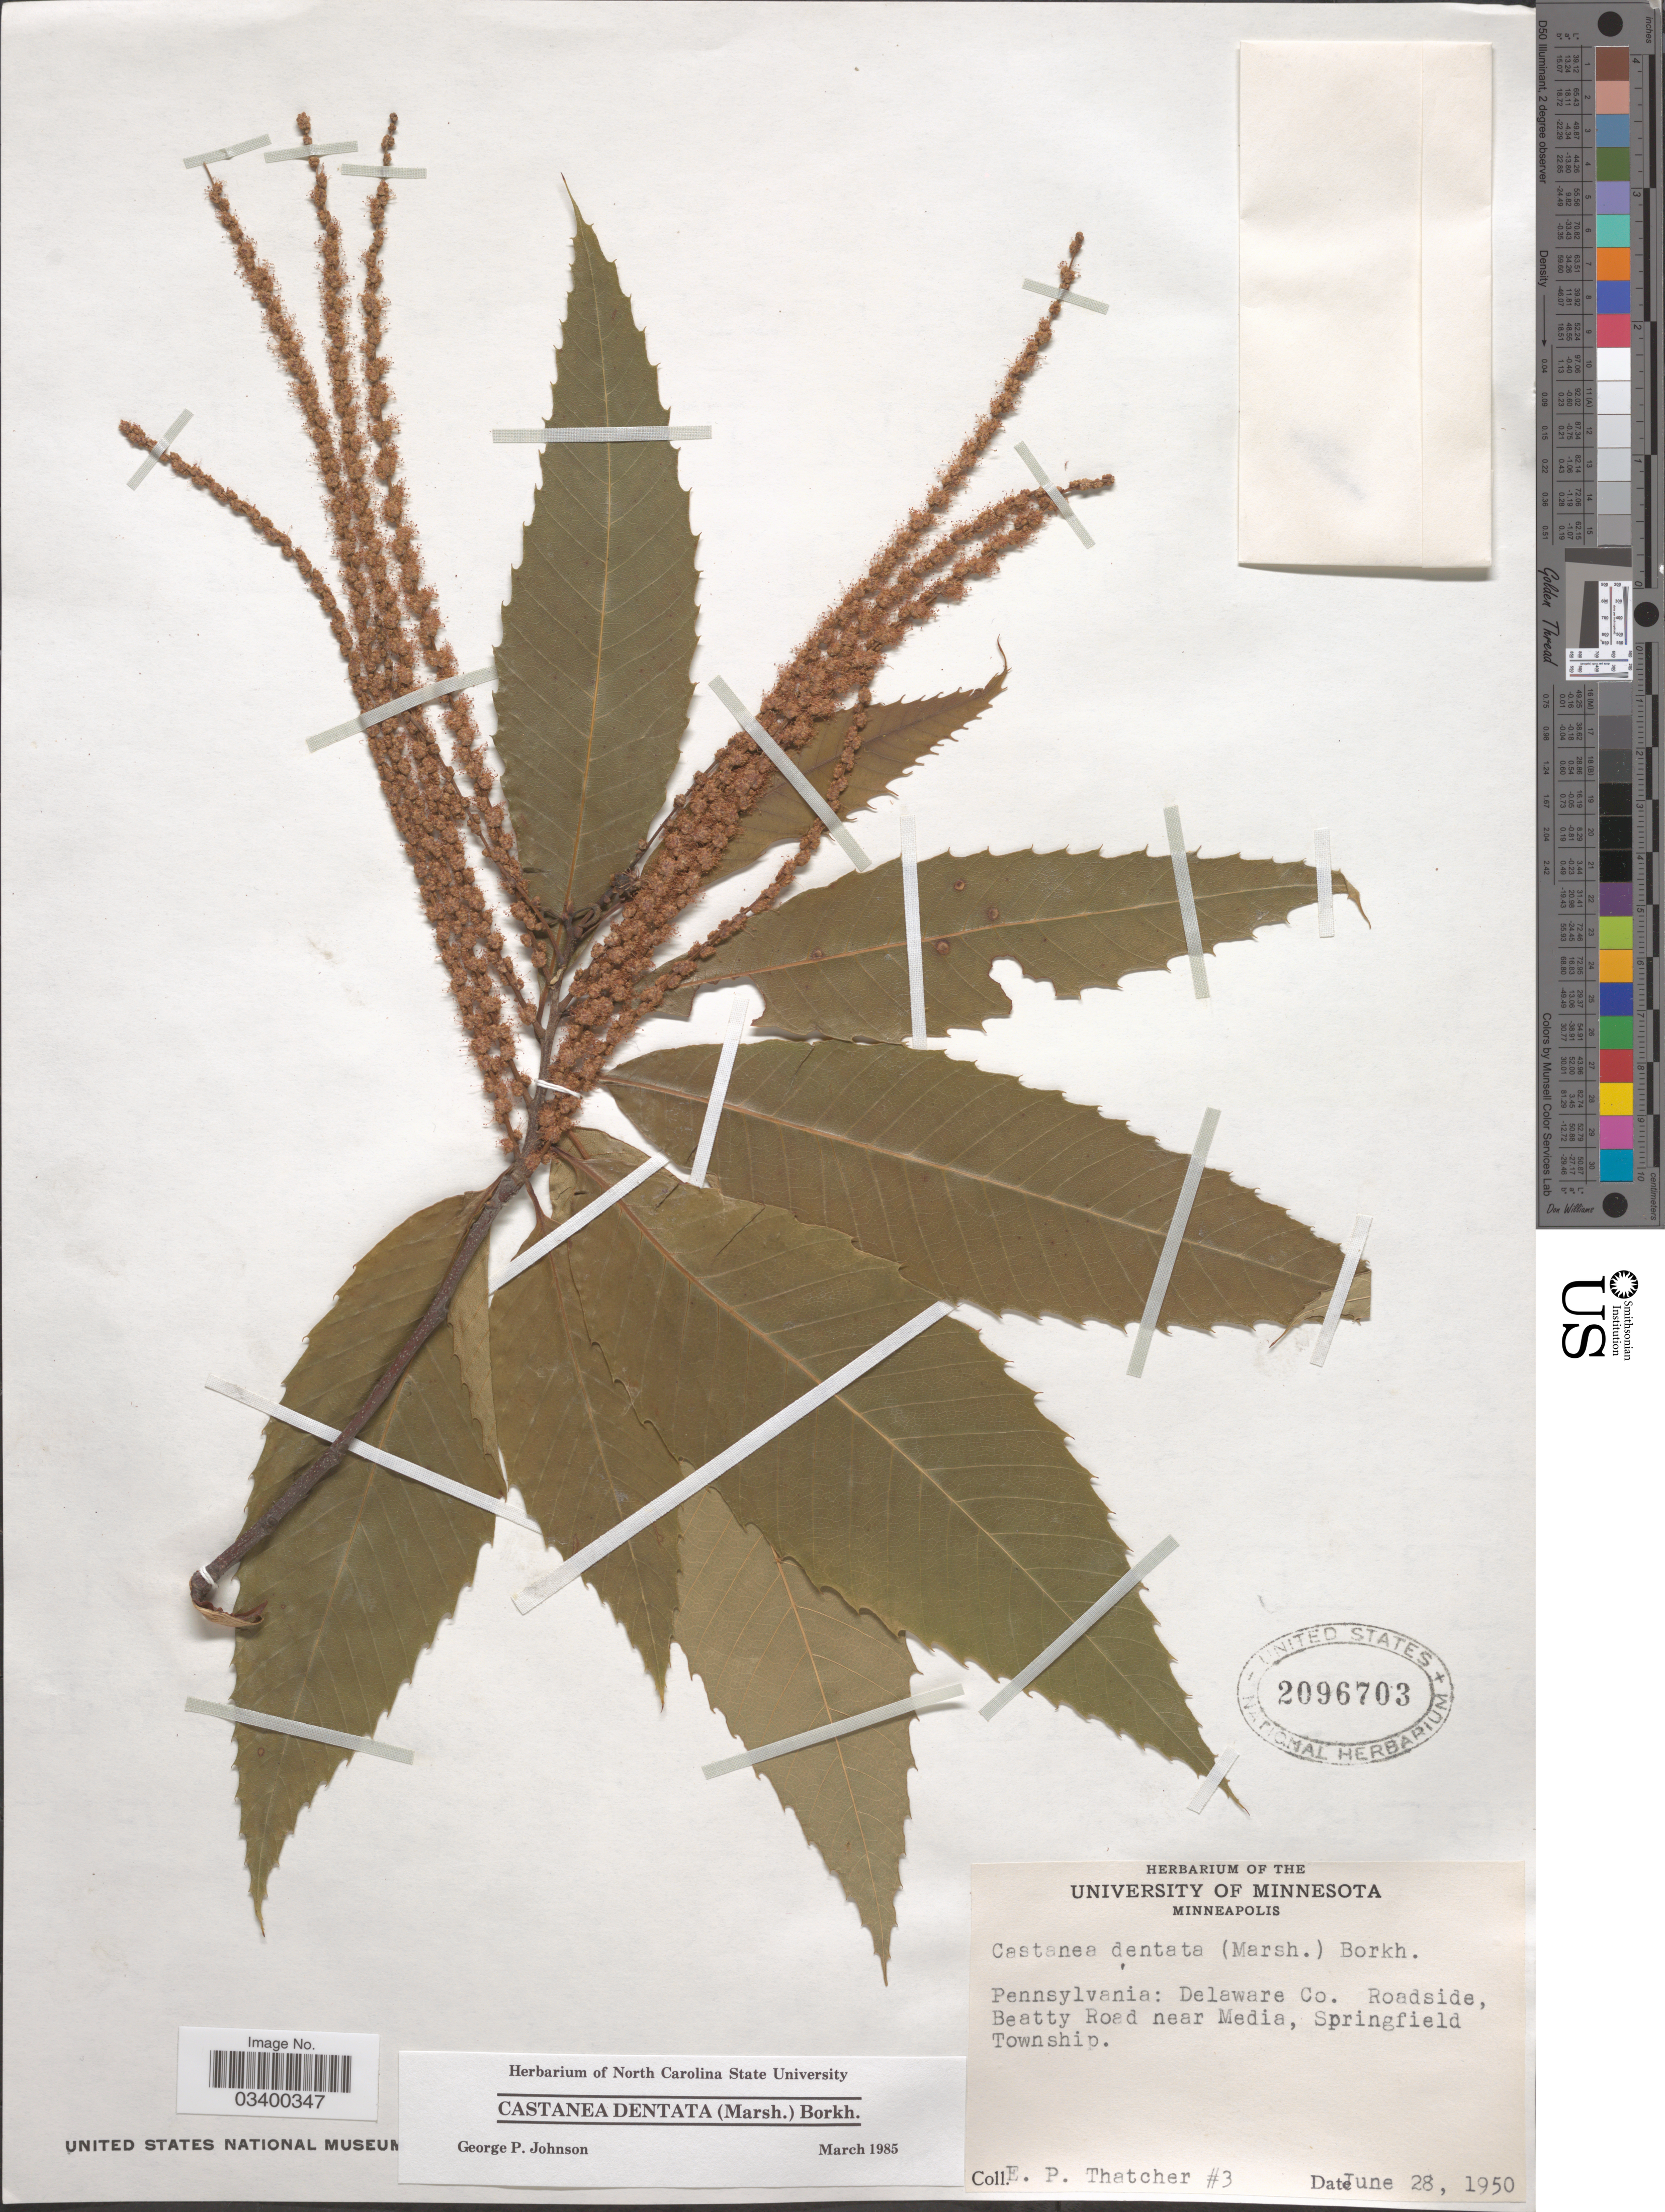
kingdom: Plantae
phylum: Tracheophyta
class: Magnoliopsida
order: Fagales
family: Fagaceae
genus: Castanea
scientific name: Castanea dentata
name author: (Marshall) Borkh.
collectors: E. Thatcher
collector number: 3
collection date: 1950-06-28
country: United States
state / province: Pennsylvania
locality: Delaware Co. Roadside, Beatty Road near Media, Springfield Township.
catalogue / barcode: US 2096703